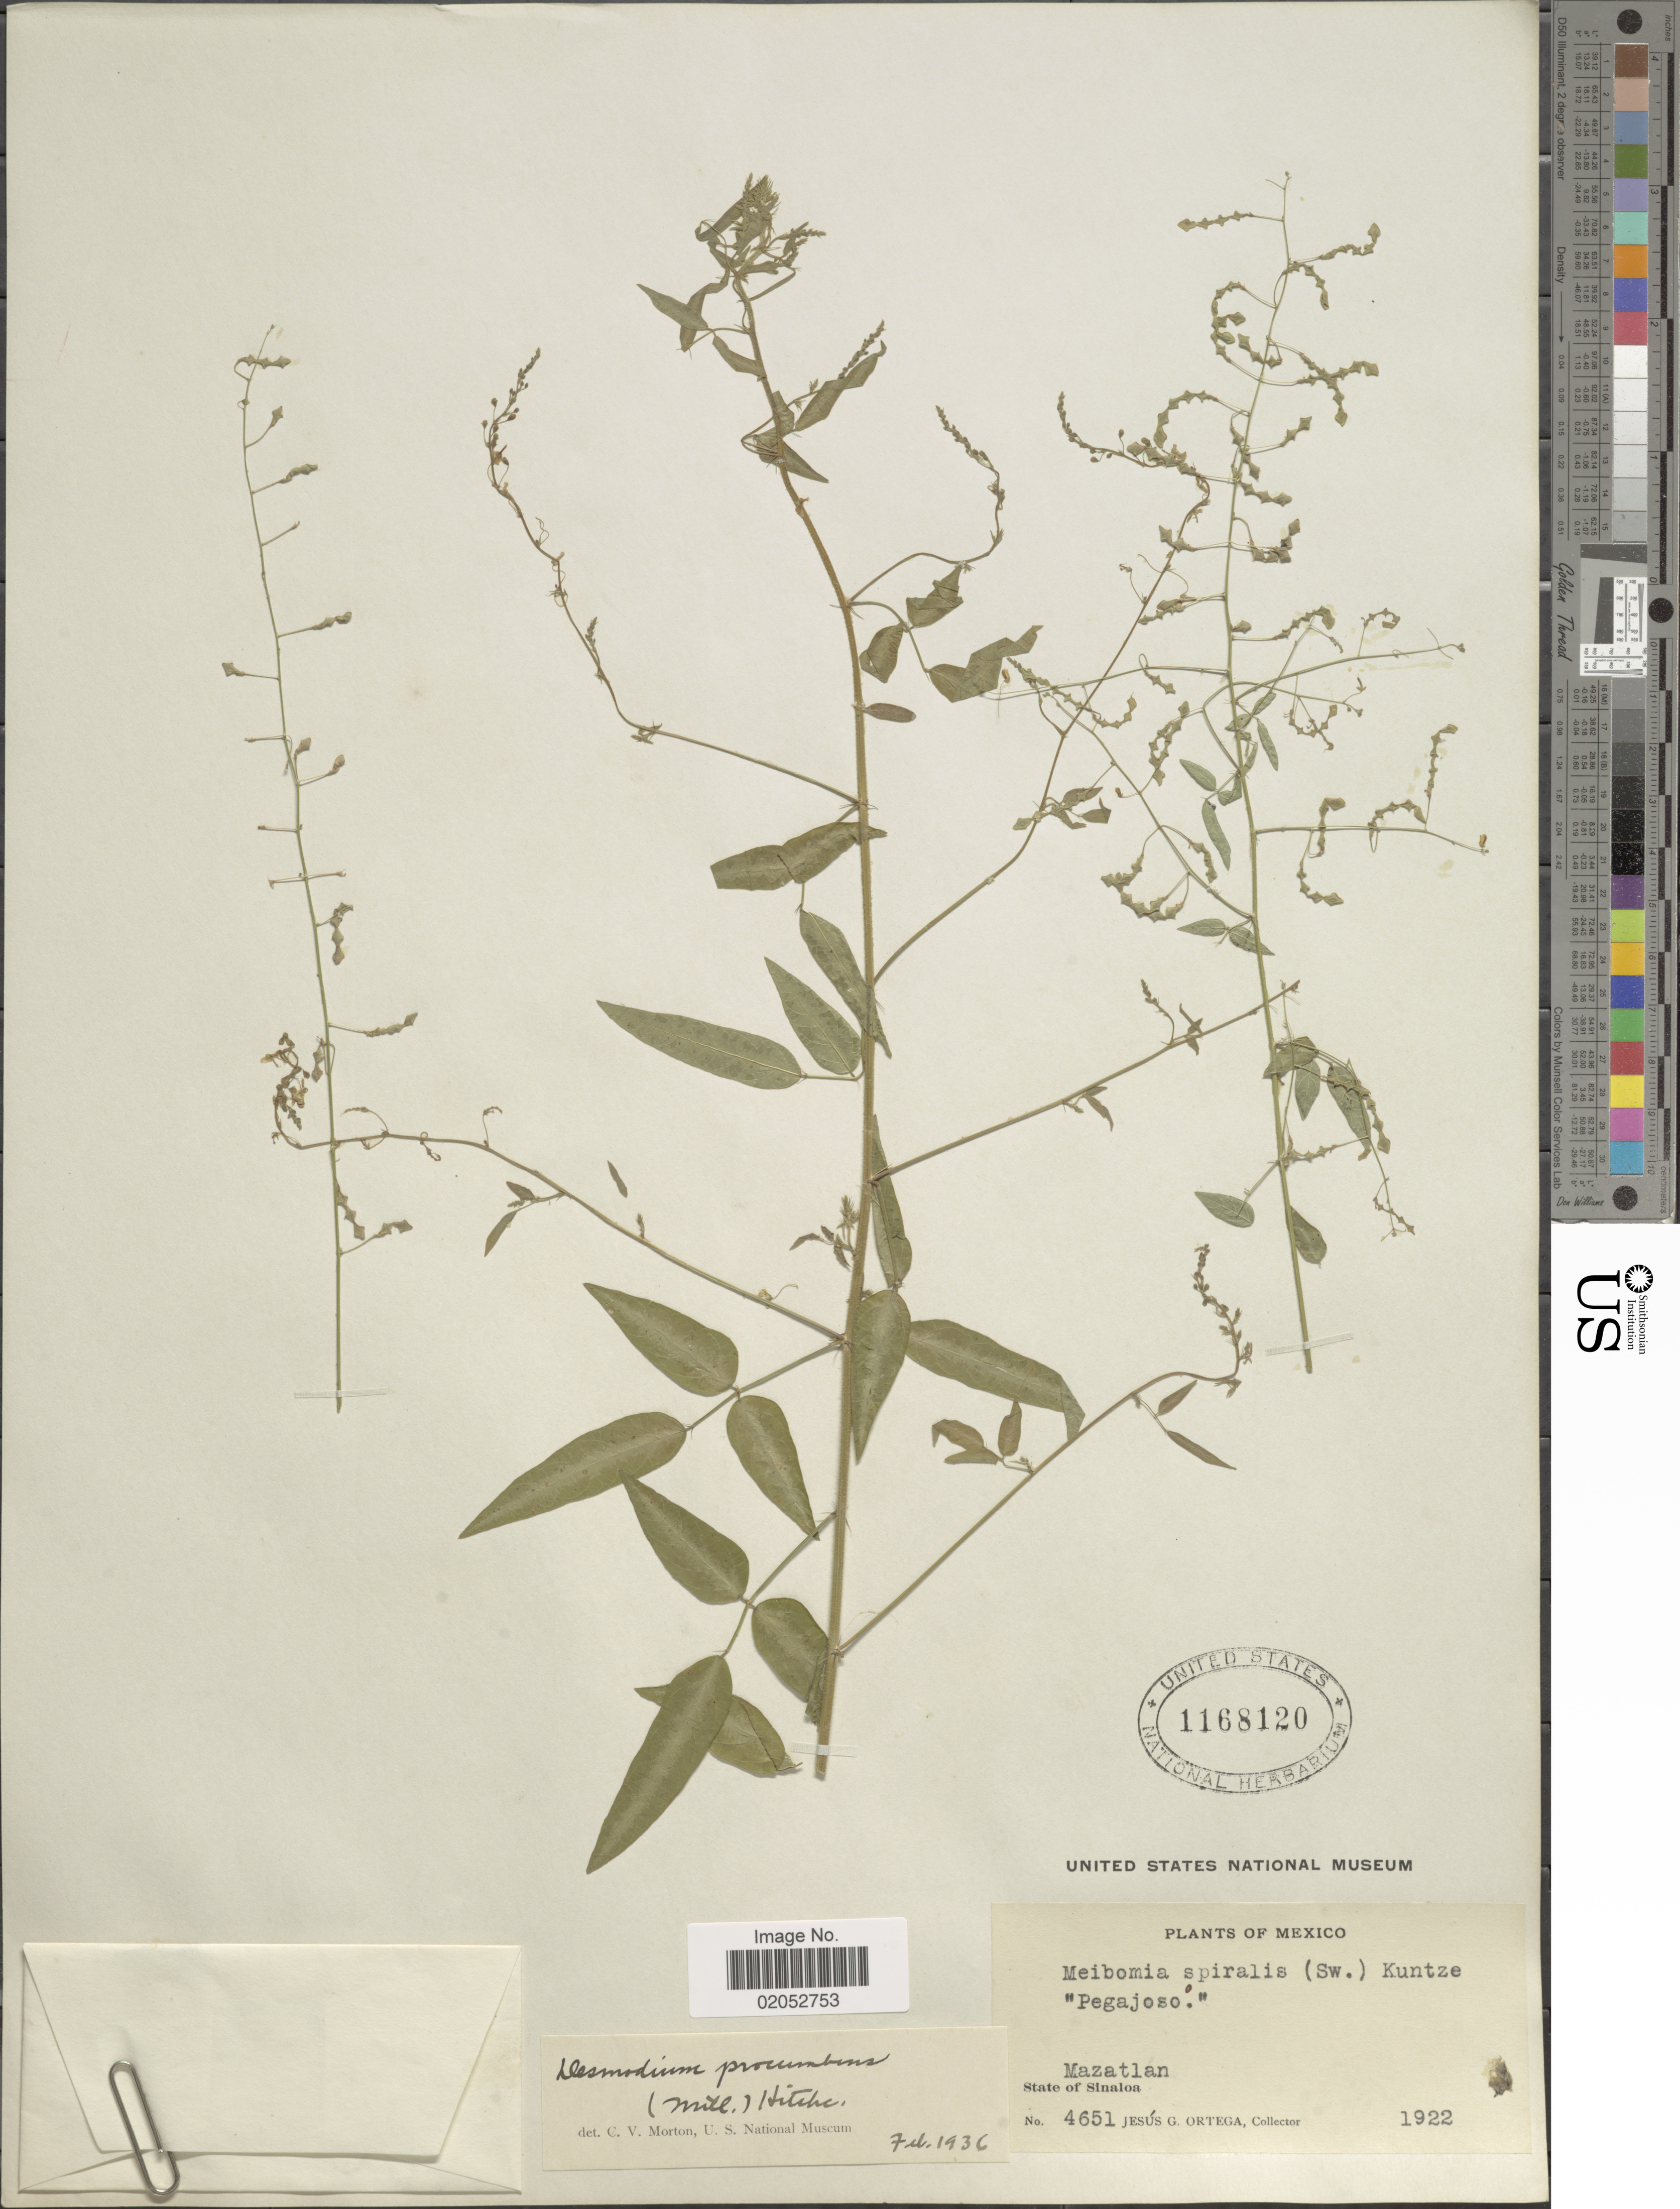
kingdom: Plantae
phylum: Tracheophyta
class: Magnoliopsida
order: Fabales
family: Fabaceae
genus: Desmodium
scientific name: Desmodium procumbens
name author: (Mill.) Hitchc.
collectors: J. Ortega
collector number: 4651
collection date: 1922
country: Mexico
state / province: Sinaloa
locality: Mazatlan, State of Sinaloa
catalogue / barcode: US 1168120